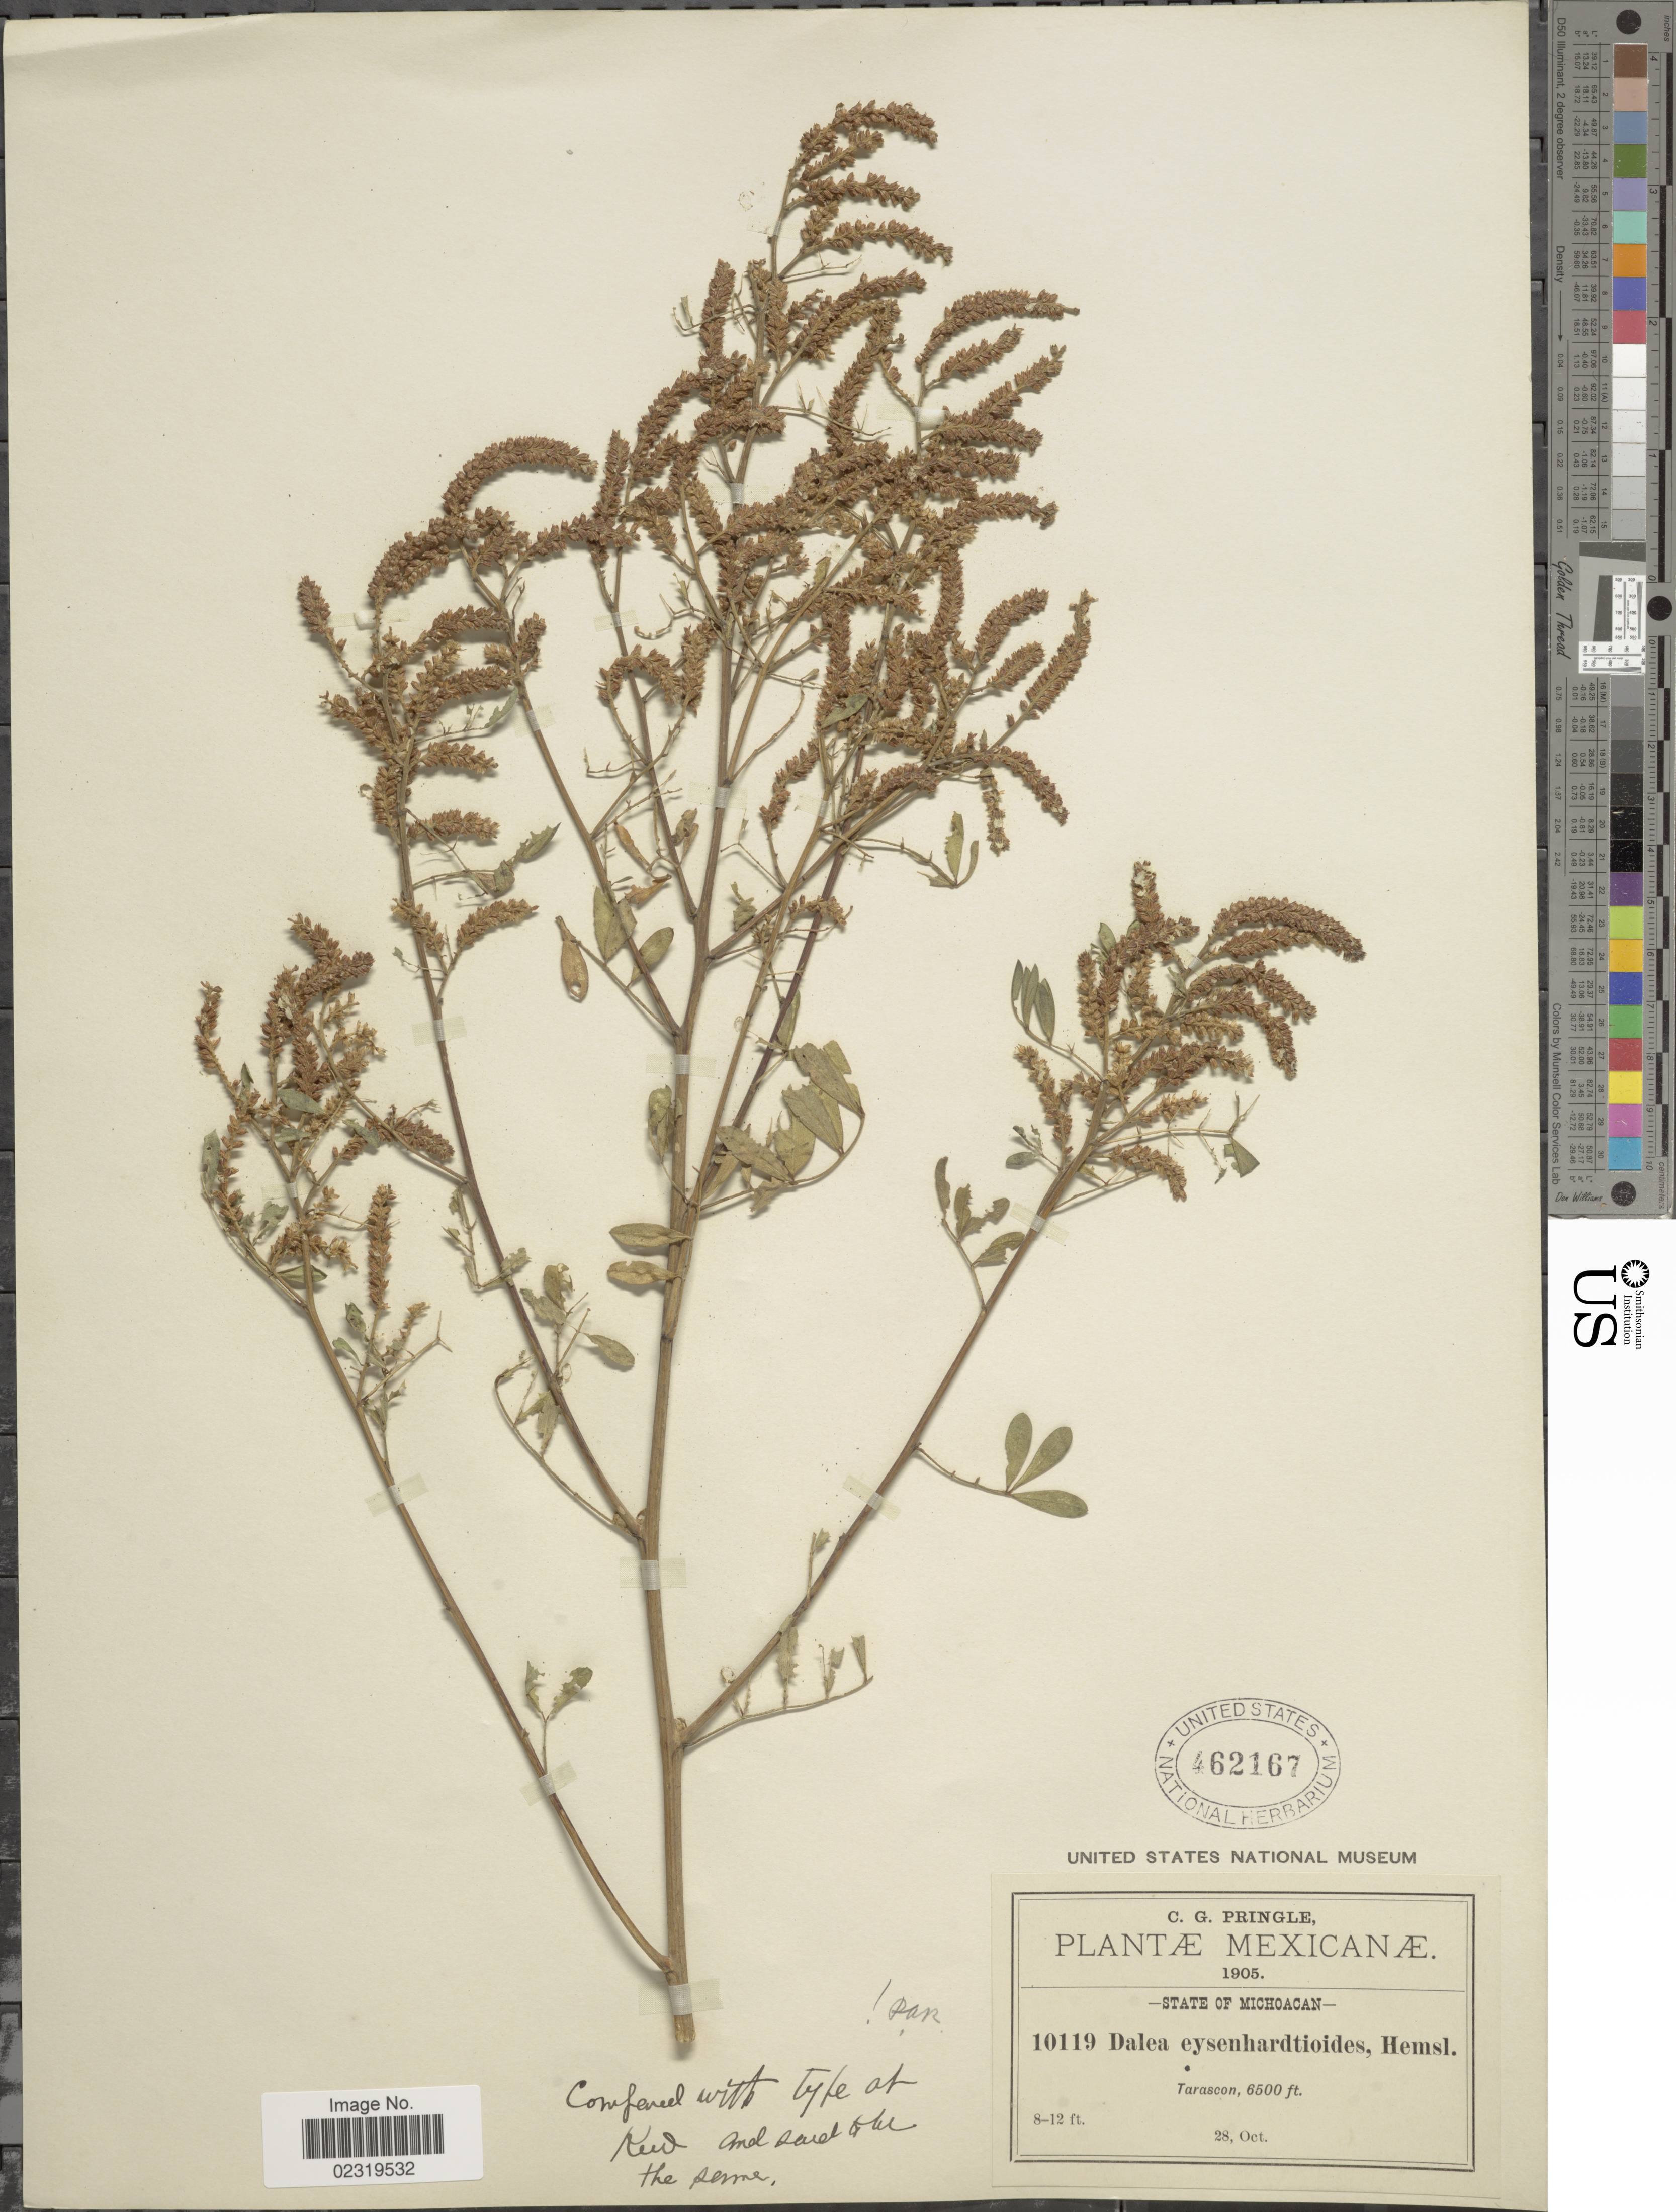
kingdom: Plantae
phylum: Tracheophyta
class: Magnoliopsida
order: Fabales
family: Fabaceae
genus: Dalea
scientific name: Dalea leucostachya var. eysenhardtioides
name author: (Hemsl.) Barneby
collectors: C. G. Pringle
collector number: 10119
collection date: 1905-10-28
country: Mexico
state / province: Michoacán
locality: Tarascon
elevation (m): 1981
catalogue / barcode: US 462167